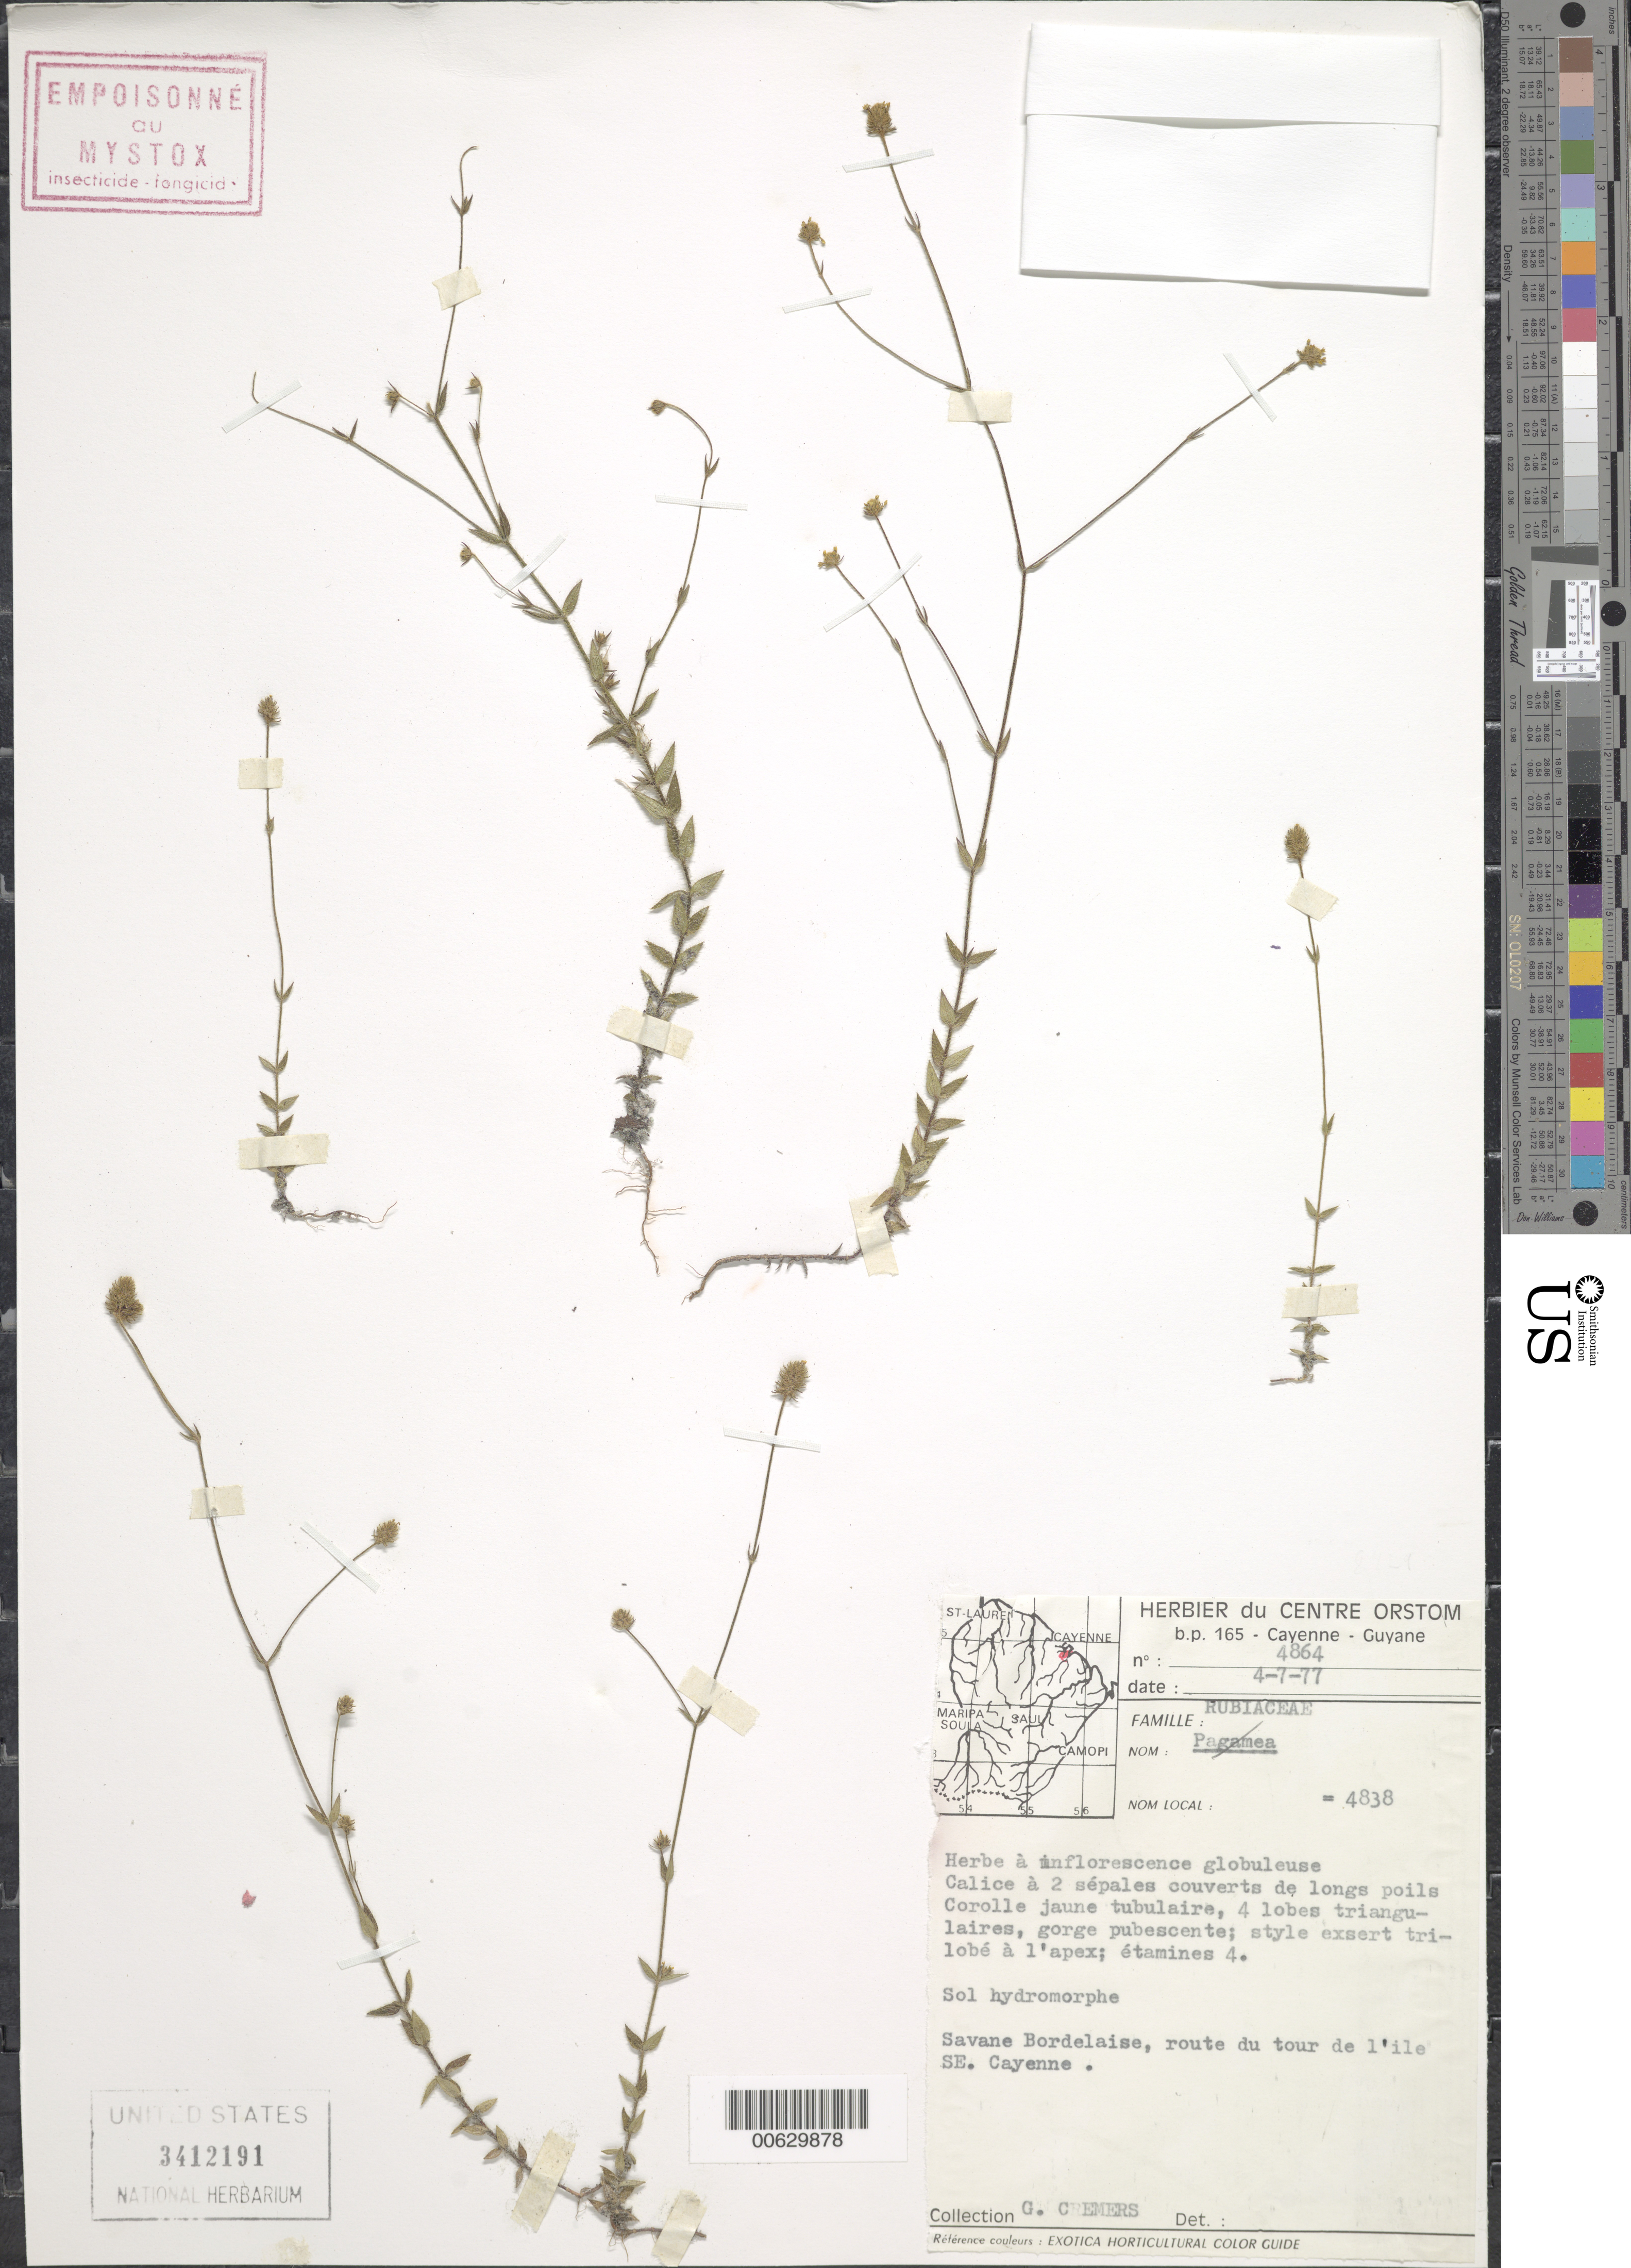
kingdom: Plantae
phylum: Tracheophyta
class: Magnoliopsida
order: Gentianales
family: Rubiaceae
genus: Pagamea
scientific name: Pagamea sp.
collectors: G. Cremers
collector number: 4864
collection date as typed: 4-Jul-77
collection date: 1977-07-04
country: French Guiana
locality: Savane Bordelaise, route du tour d'Ile SE Cayenne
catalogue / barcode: US 3412191